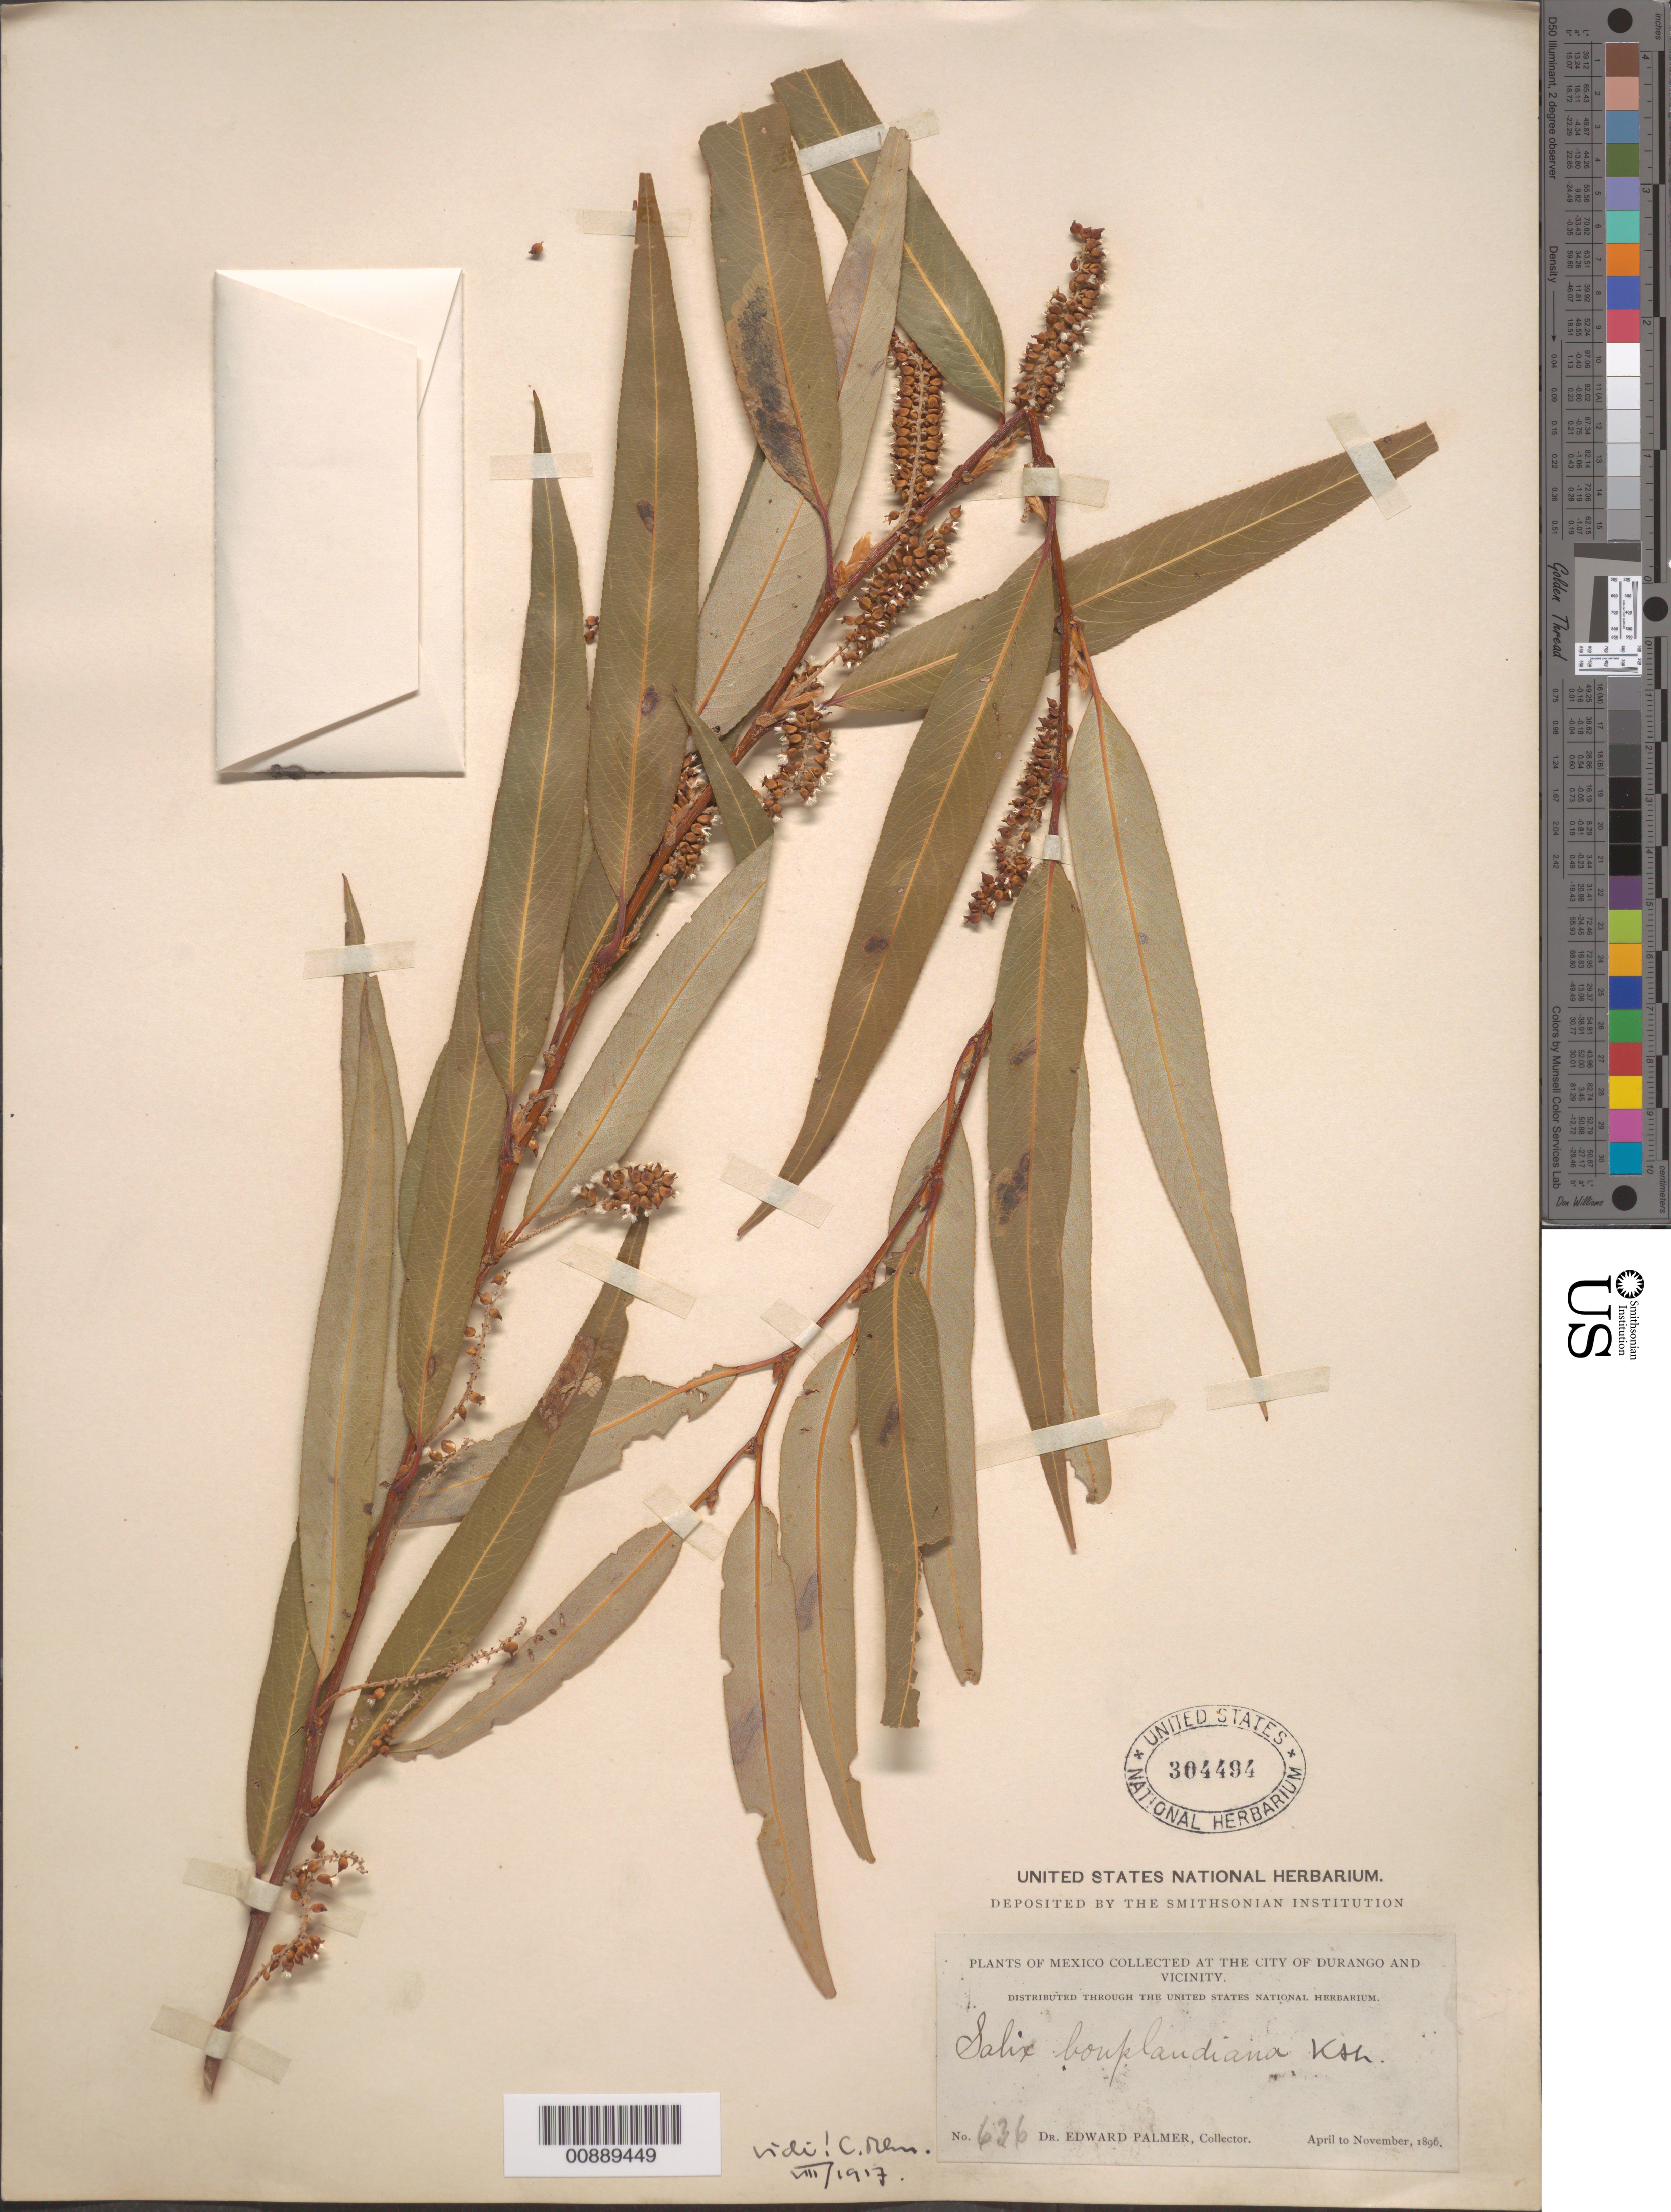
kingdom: Plantae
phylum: Tracheophyta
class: Magnoliopsida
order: Malpighiales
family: Salicaceae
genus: Salix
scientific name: Salix bonplandiana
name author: Kunth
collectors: E. Palmer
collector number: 636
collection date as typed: Apr 1896 to -- Nov 1896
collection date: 1896-04/1896-11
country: Mexico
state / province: Durango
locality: City of Durango and vicinity.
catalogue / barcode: US 304494